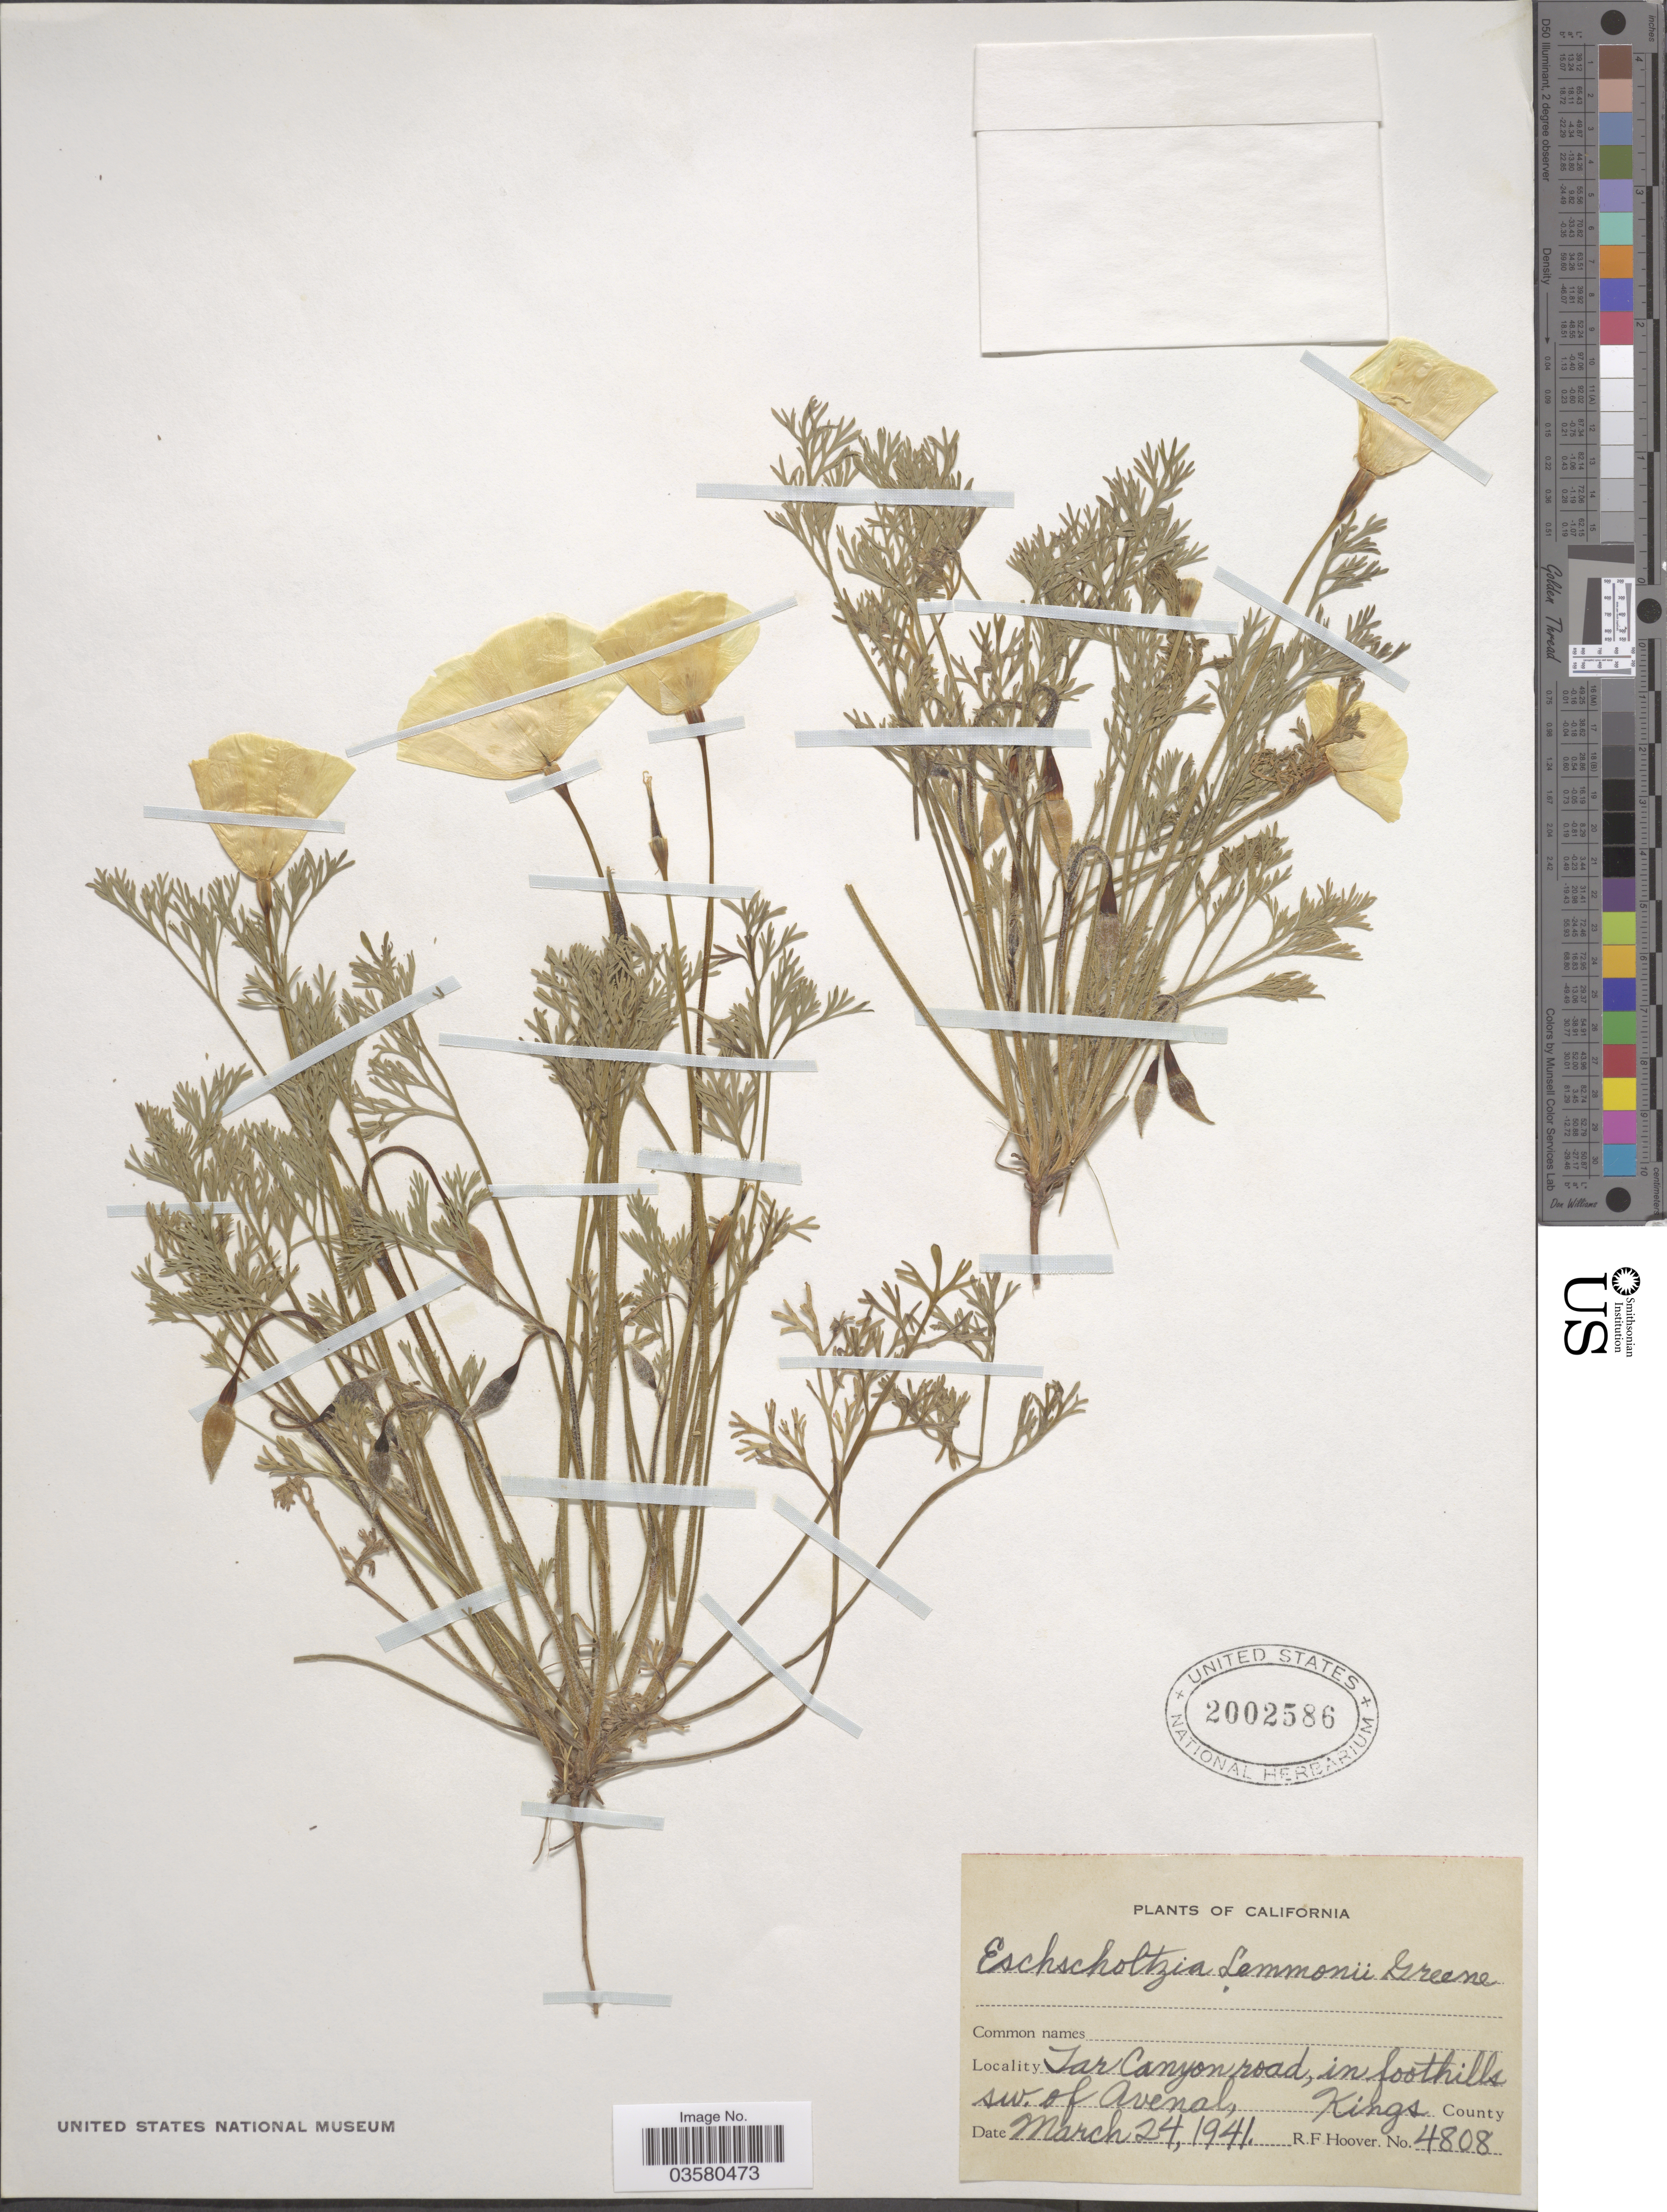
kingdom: Plantae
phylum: Tracheophyta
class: Magnoliopsida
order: Ranunculales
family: Papaveraceae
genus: Eschscholzia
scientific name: Eschscholzia lemmonii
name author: Greene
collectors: R. F. Hoover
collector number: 4808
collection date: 1941-03-24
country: United States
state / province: California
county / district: Kings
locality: Tar Canyon road, in foothills sw. of Avenal, Kings County.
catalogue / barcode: US 2002586